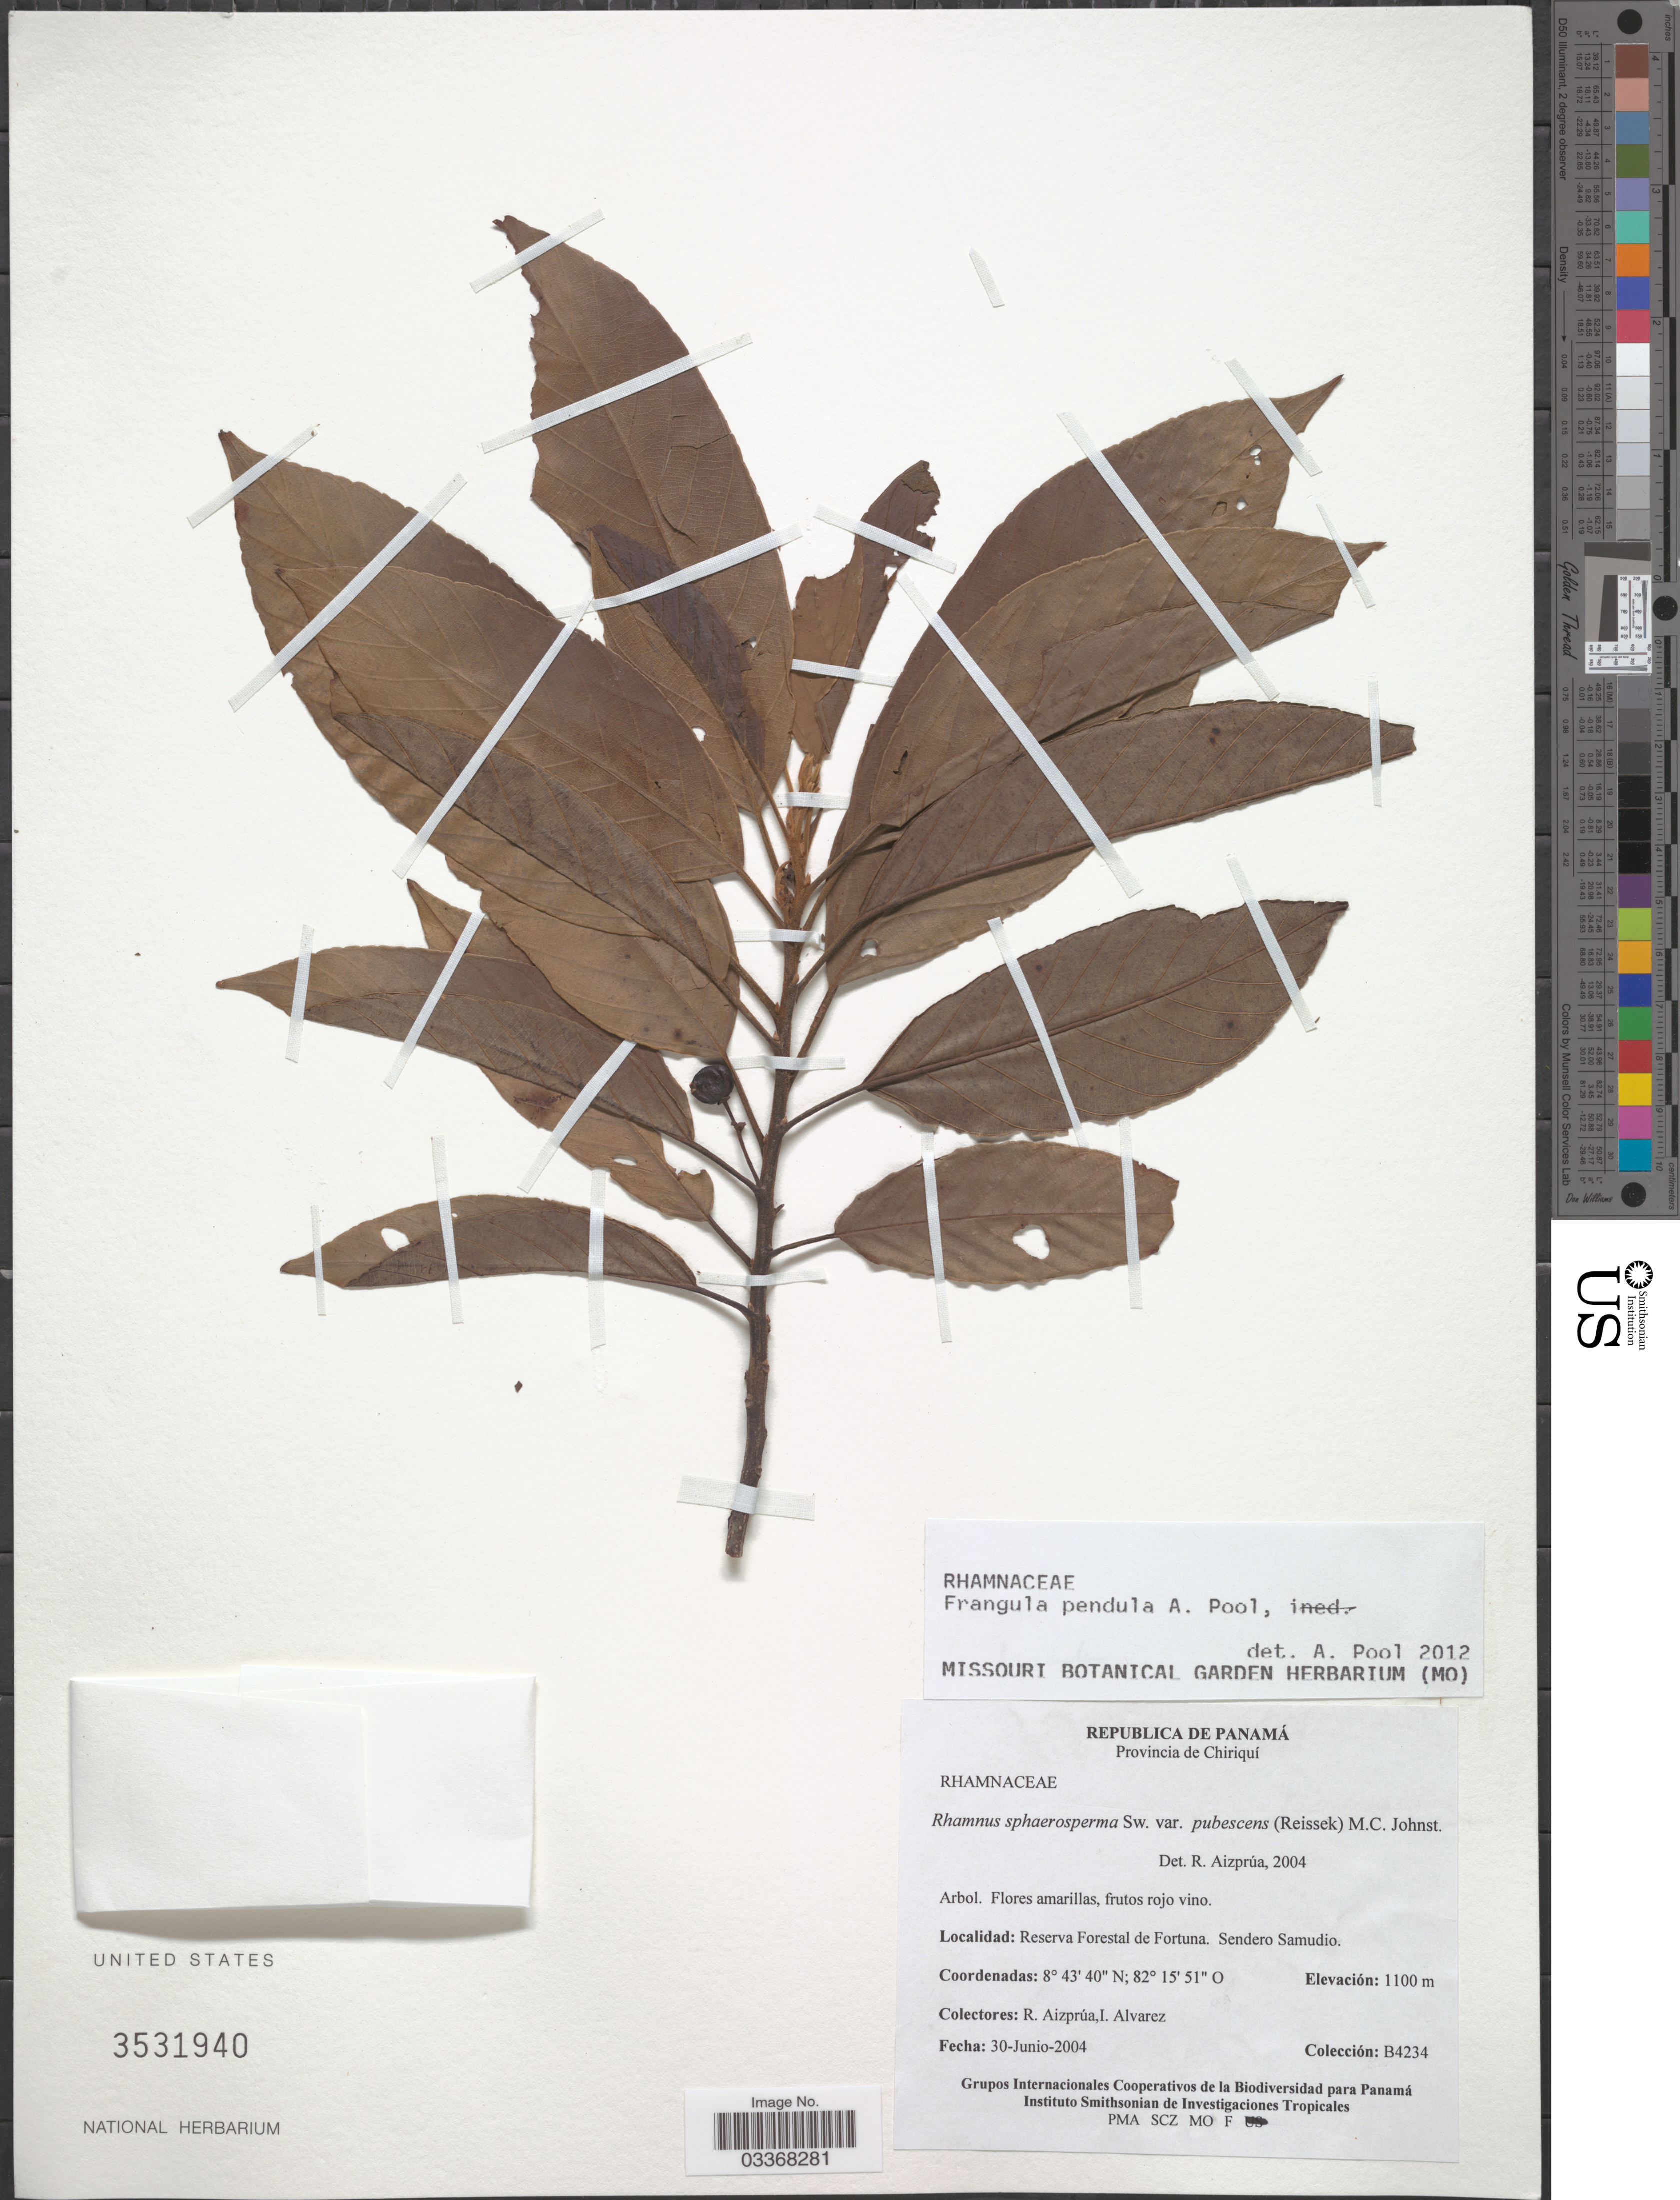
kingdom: Plantae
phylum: Tracheophyta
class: Magnoliopsida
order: Rosales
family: Rhamnaceae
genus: Frangula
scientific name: Frangula pendula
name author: A. Pool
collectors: R. Aizprúa & I. Alvarez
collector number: B4234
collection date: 2004-06-30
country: Panama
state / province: Chiriqui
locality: Reserva Forestal de Fortuna. Sendero Samudio.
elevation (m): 1100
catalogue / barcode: US 3531940